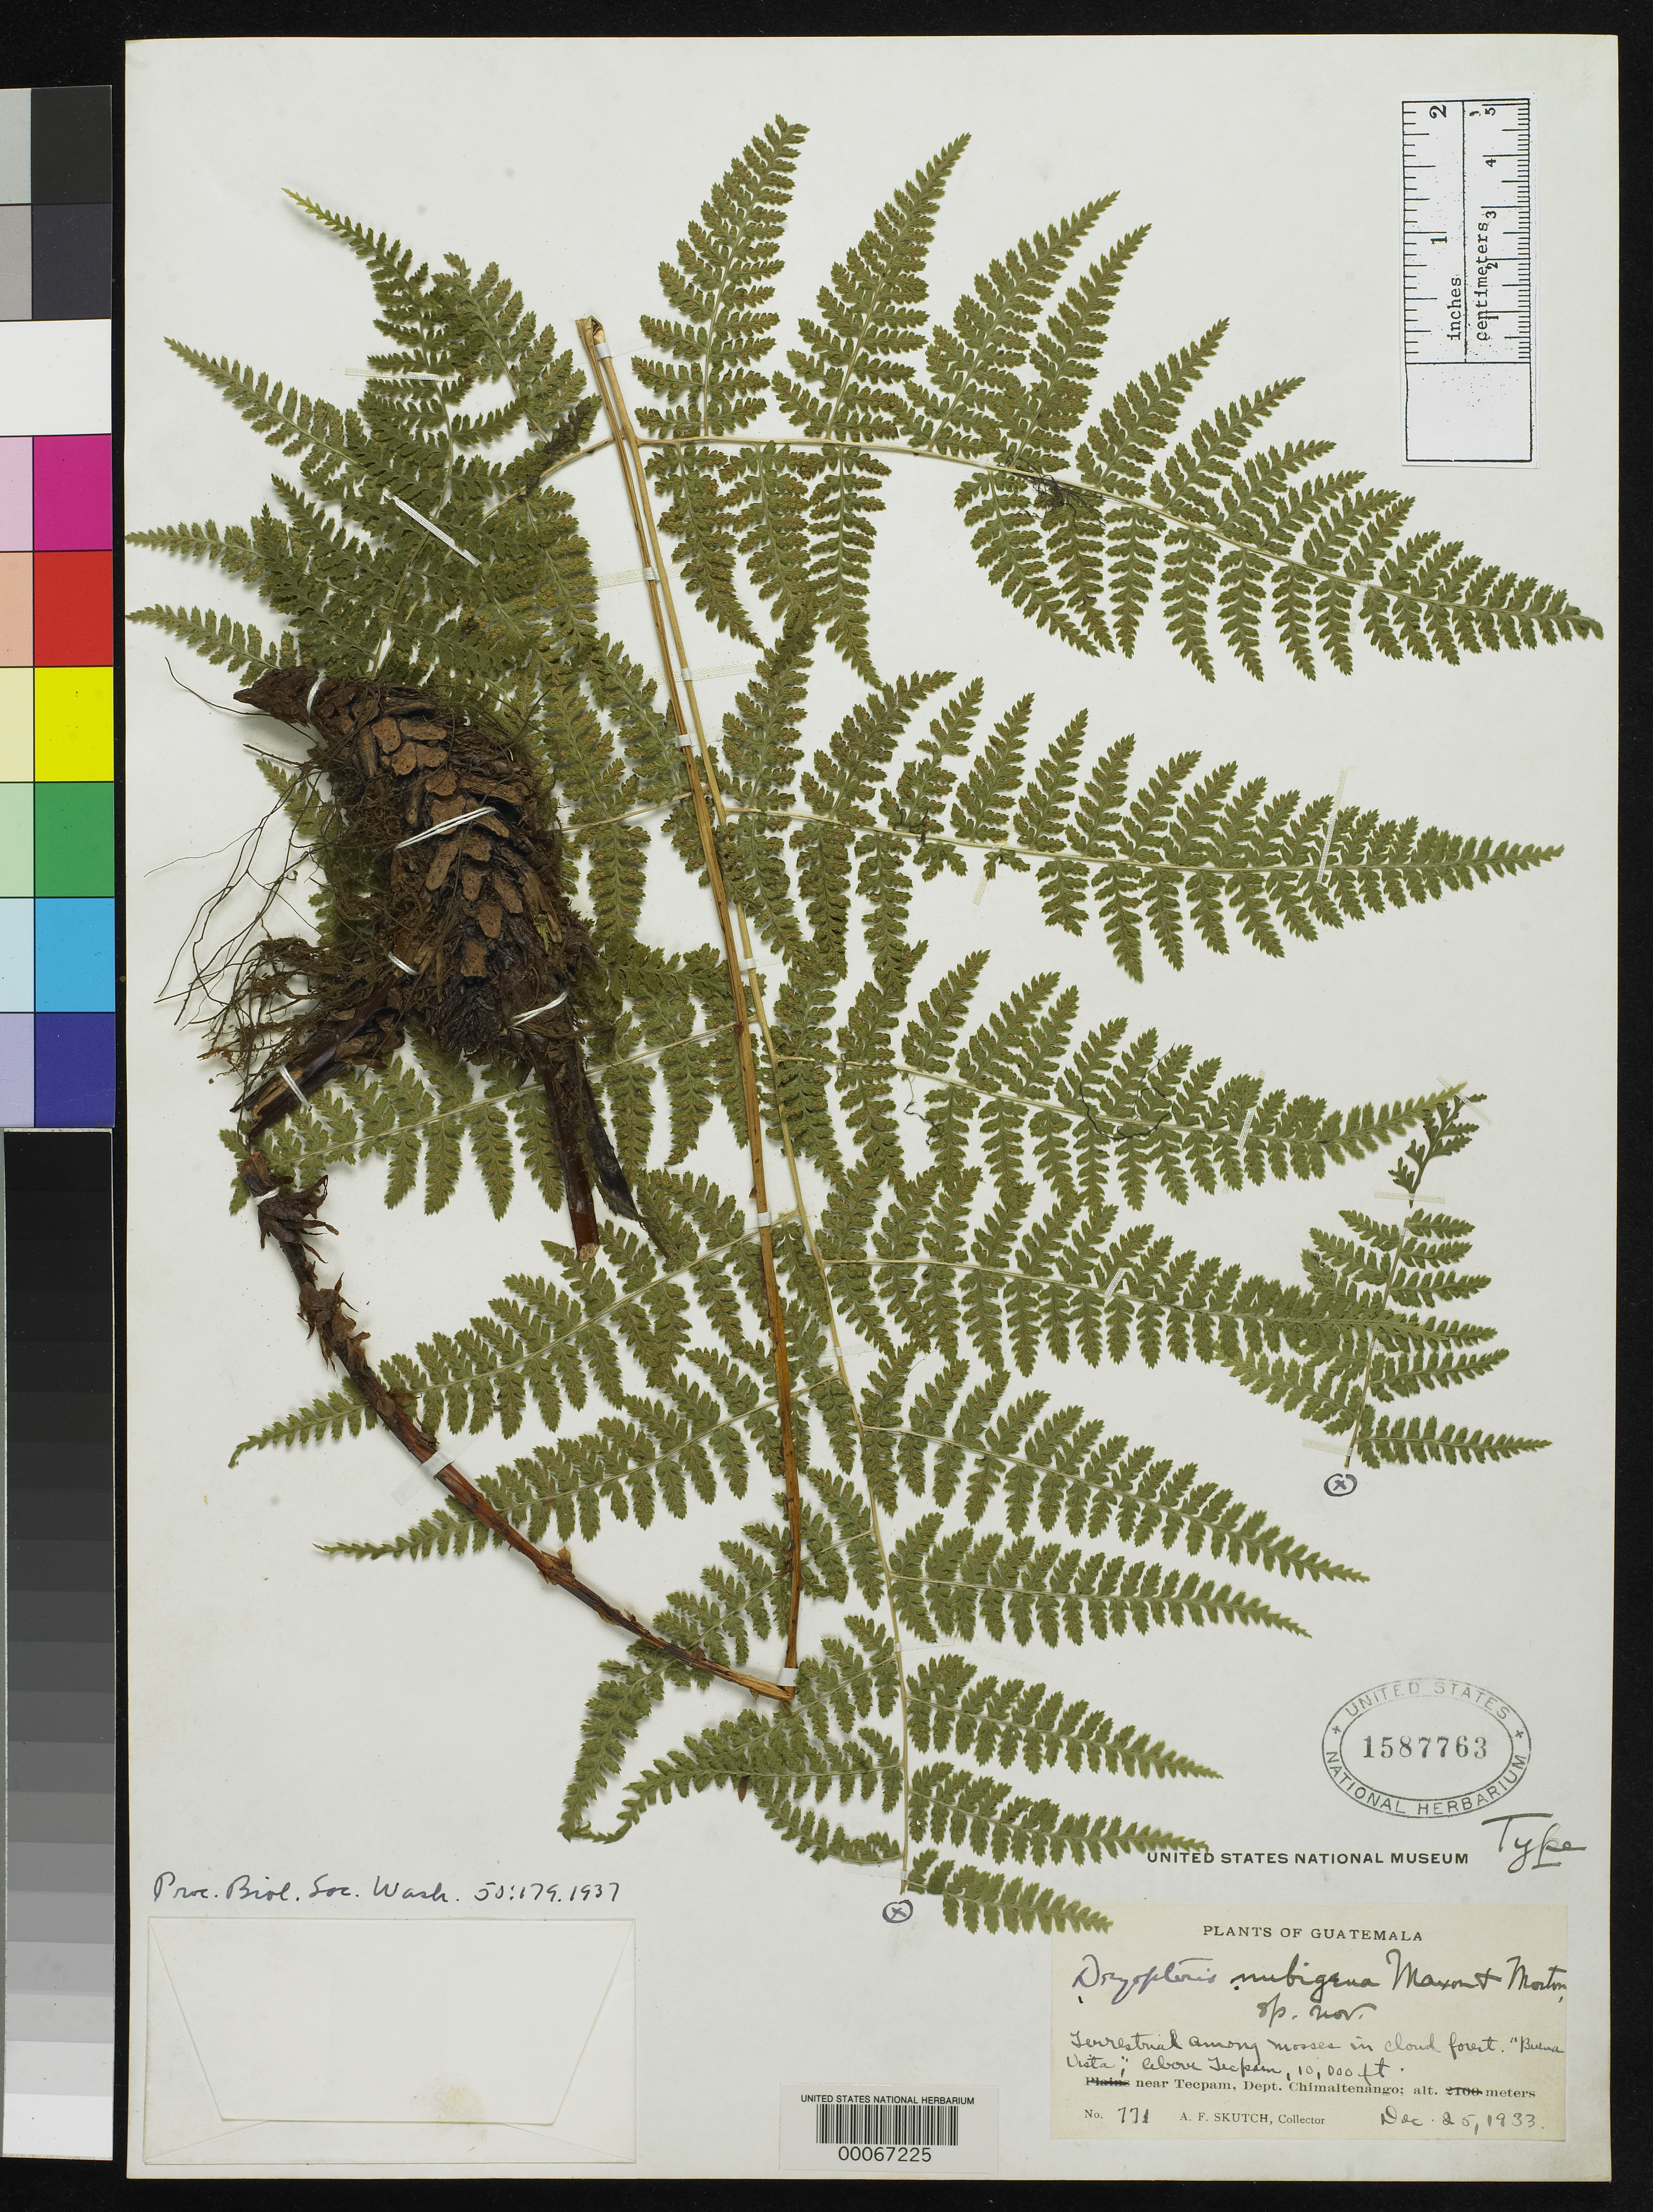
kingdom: Plantae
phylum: Tracheophyta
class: Polypodiopsida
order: Polypodiales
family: Dryopteridaceae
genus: Dryopteris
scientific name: Dryopteris nubigena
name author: Maxon & C.V. Morton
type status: Holotype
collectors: A. F. Skutch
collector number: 771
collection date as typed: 25 Dec 1933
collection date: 1933-12-25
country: Guatemala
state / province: Chimaltenango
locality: Near Tecpan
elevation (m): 3048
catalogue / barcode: US 1587763